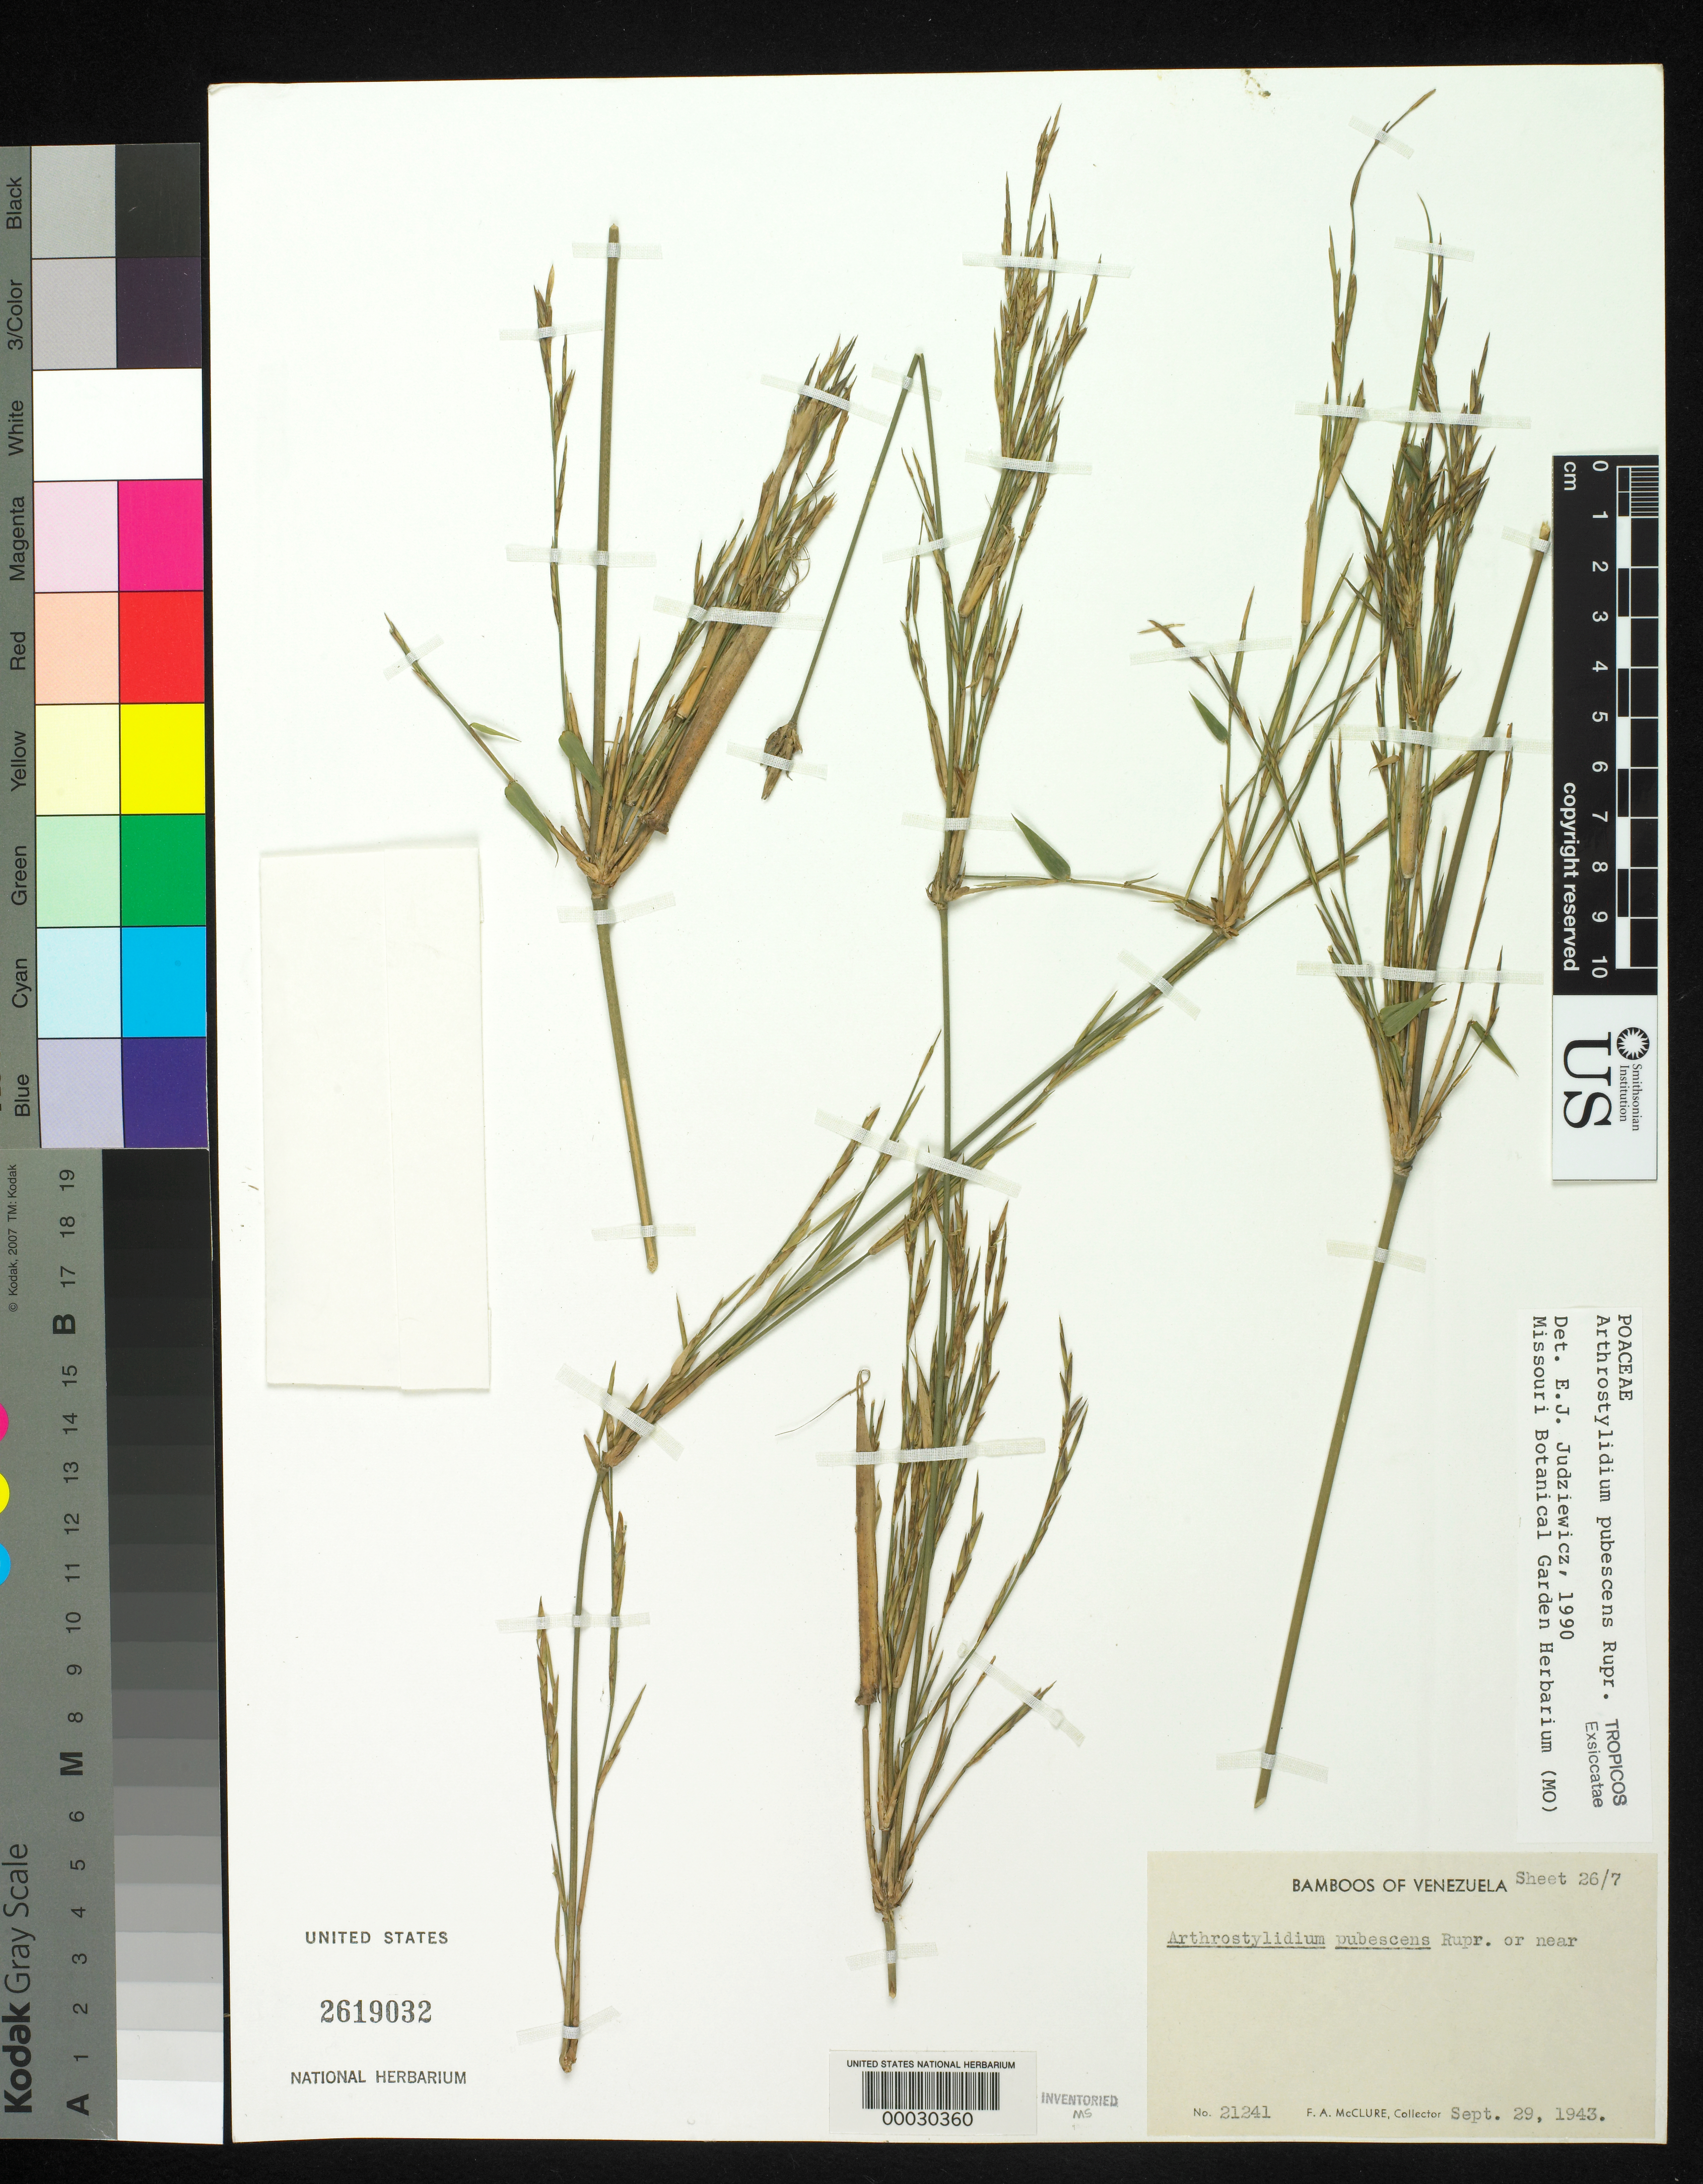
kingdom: Plantae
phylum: Tracheophyta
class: Liliopsida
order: Poales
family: Poaceae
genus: Arthrostylidium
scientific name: Arthrostylidium pubescens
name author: Rupr.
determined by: Judziewicz, E. J.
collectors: F. A. McClure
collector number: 21241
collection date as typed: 29 Sep 1943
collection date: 1943-09-29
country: Venezuela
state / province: Distrito Federal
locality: El junquito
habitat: Edge of sparse forest in steep ravine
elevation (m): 1200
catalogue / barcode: US 2619032